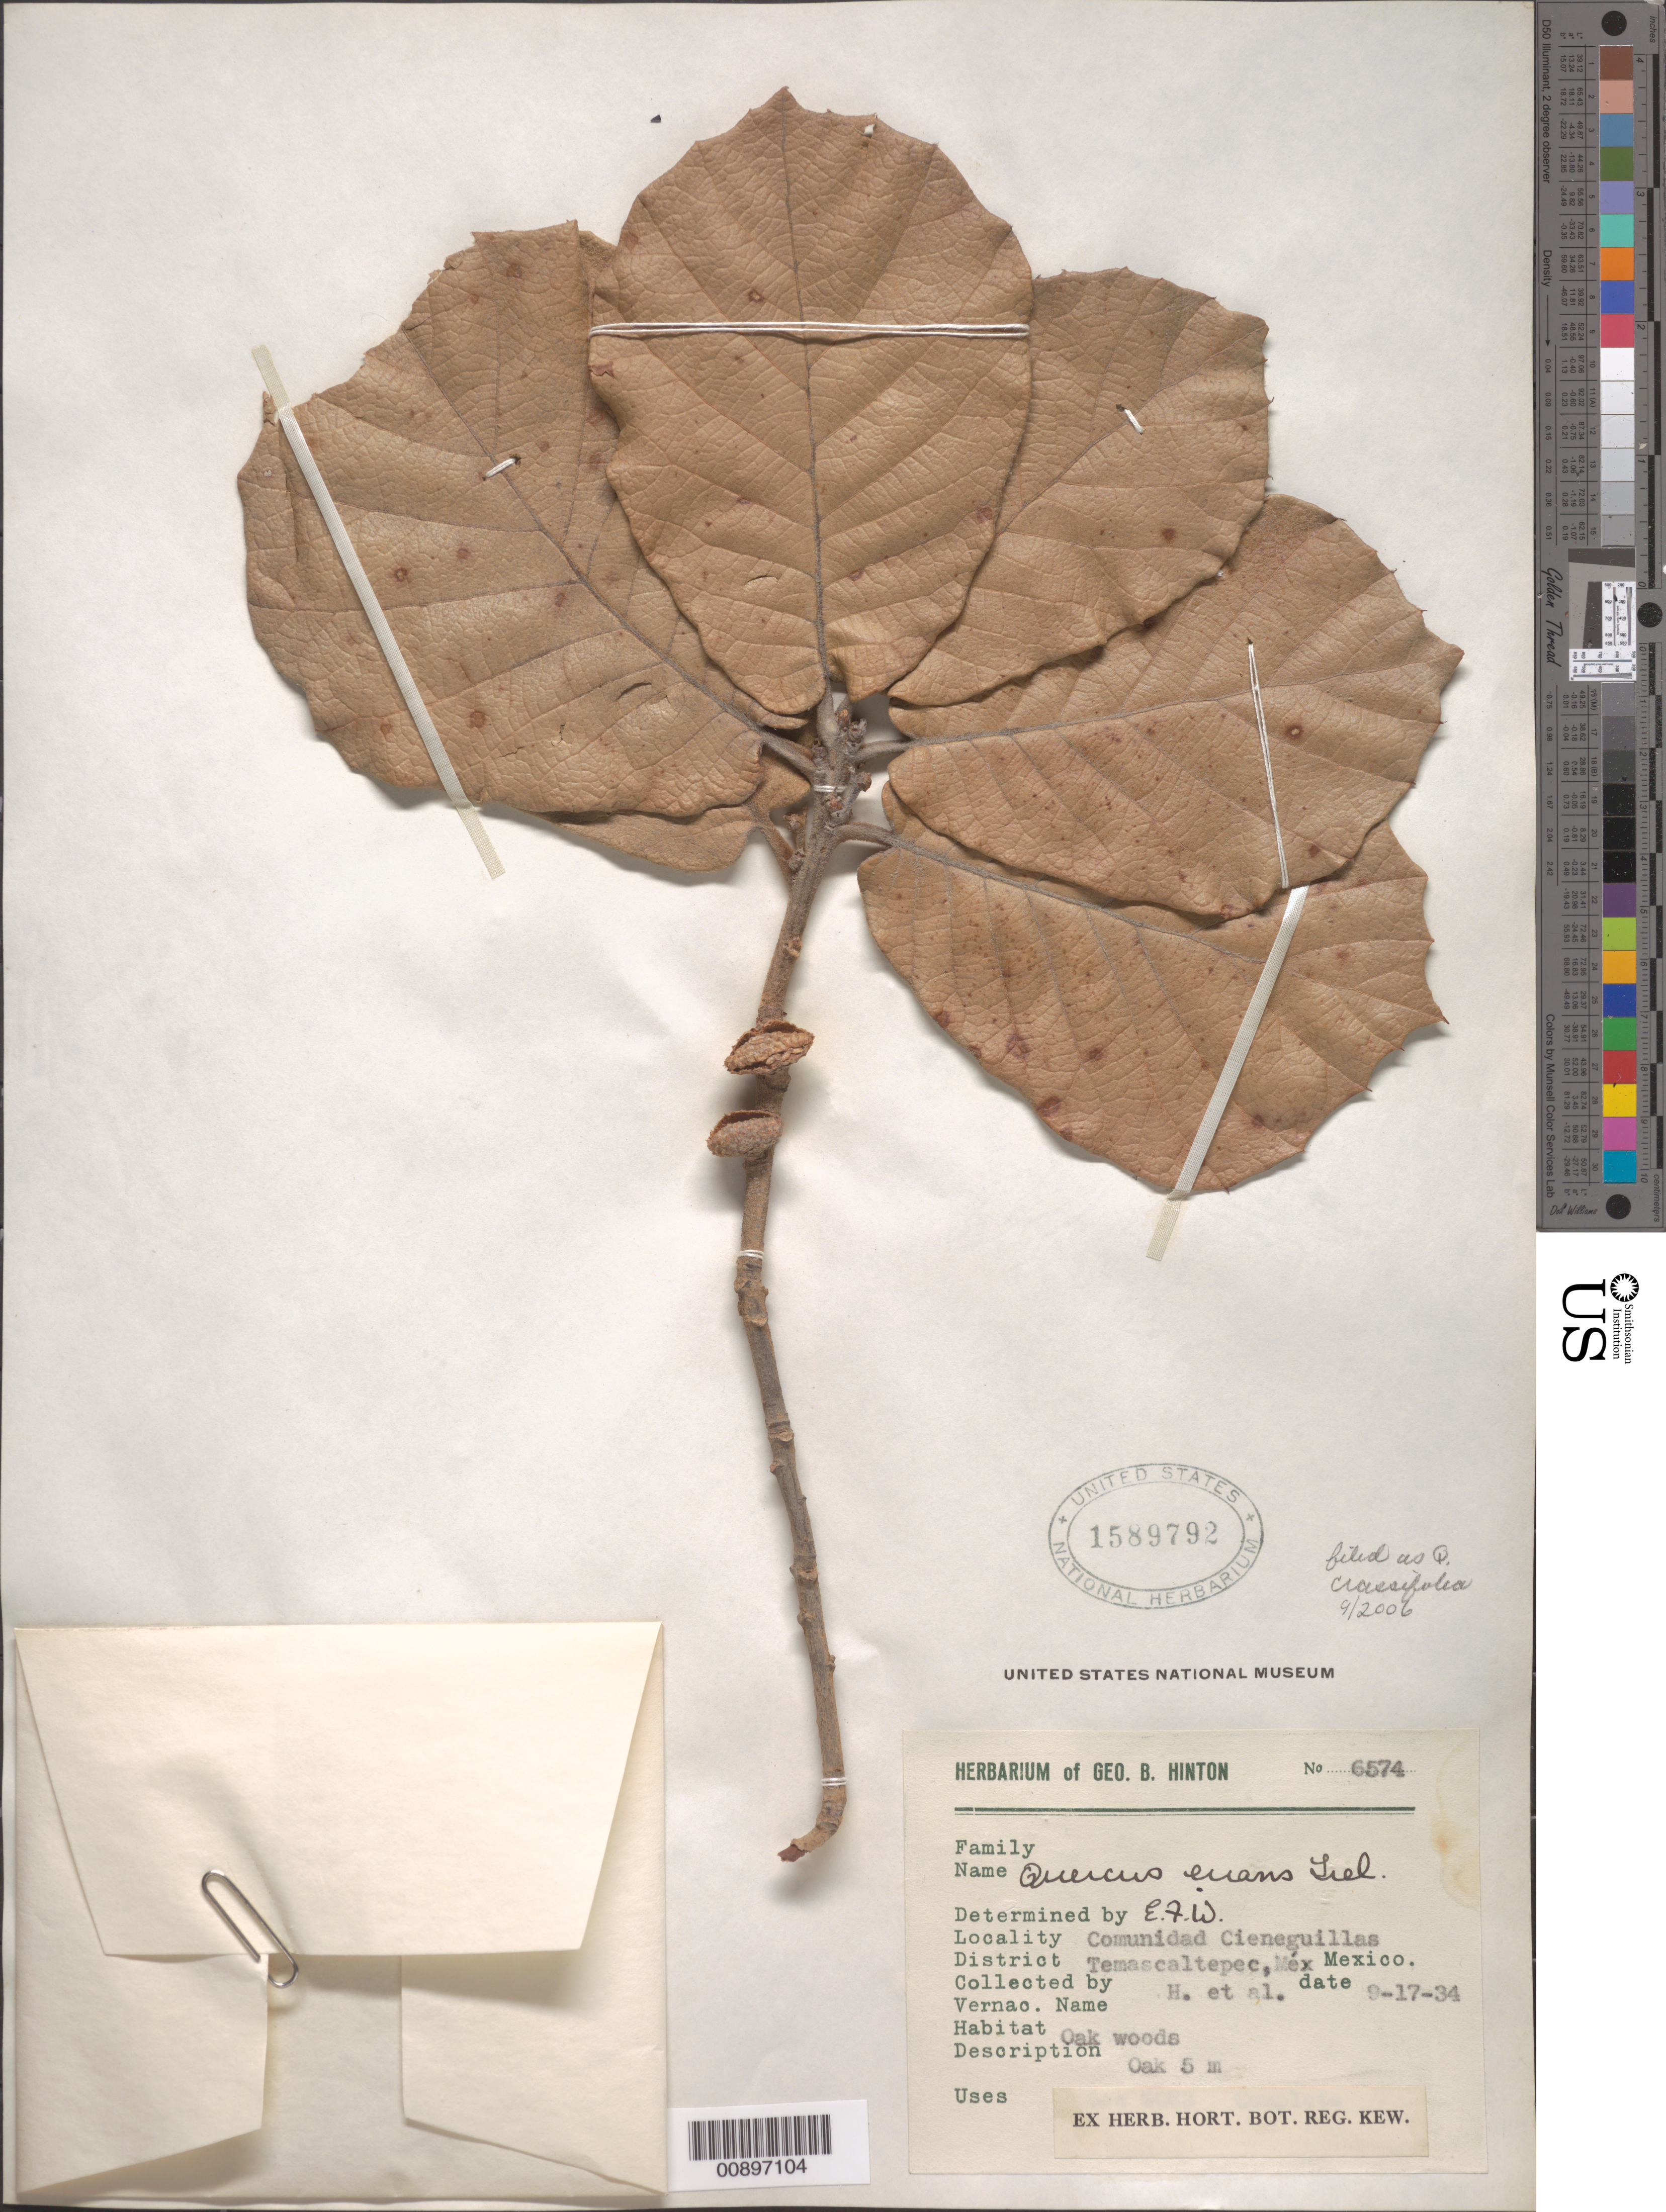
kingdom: Plantae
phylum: Tracheophyta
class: Magnoliopsida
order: Fagales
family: Fagaceae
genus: Quercus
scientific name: Quercus crassifolia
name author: Humb. & Bonpl.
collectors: G. B. Hinton & et al.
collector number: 6574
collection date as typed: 17 Sep 1934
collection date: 1934-09-17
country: Mexico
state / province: México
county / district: Temascaltepec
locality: Comunidad Cieneguillas, District Temascaltepec, State Mexico.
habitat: Oak woods.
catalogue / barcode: US 1589792